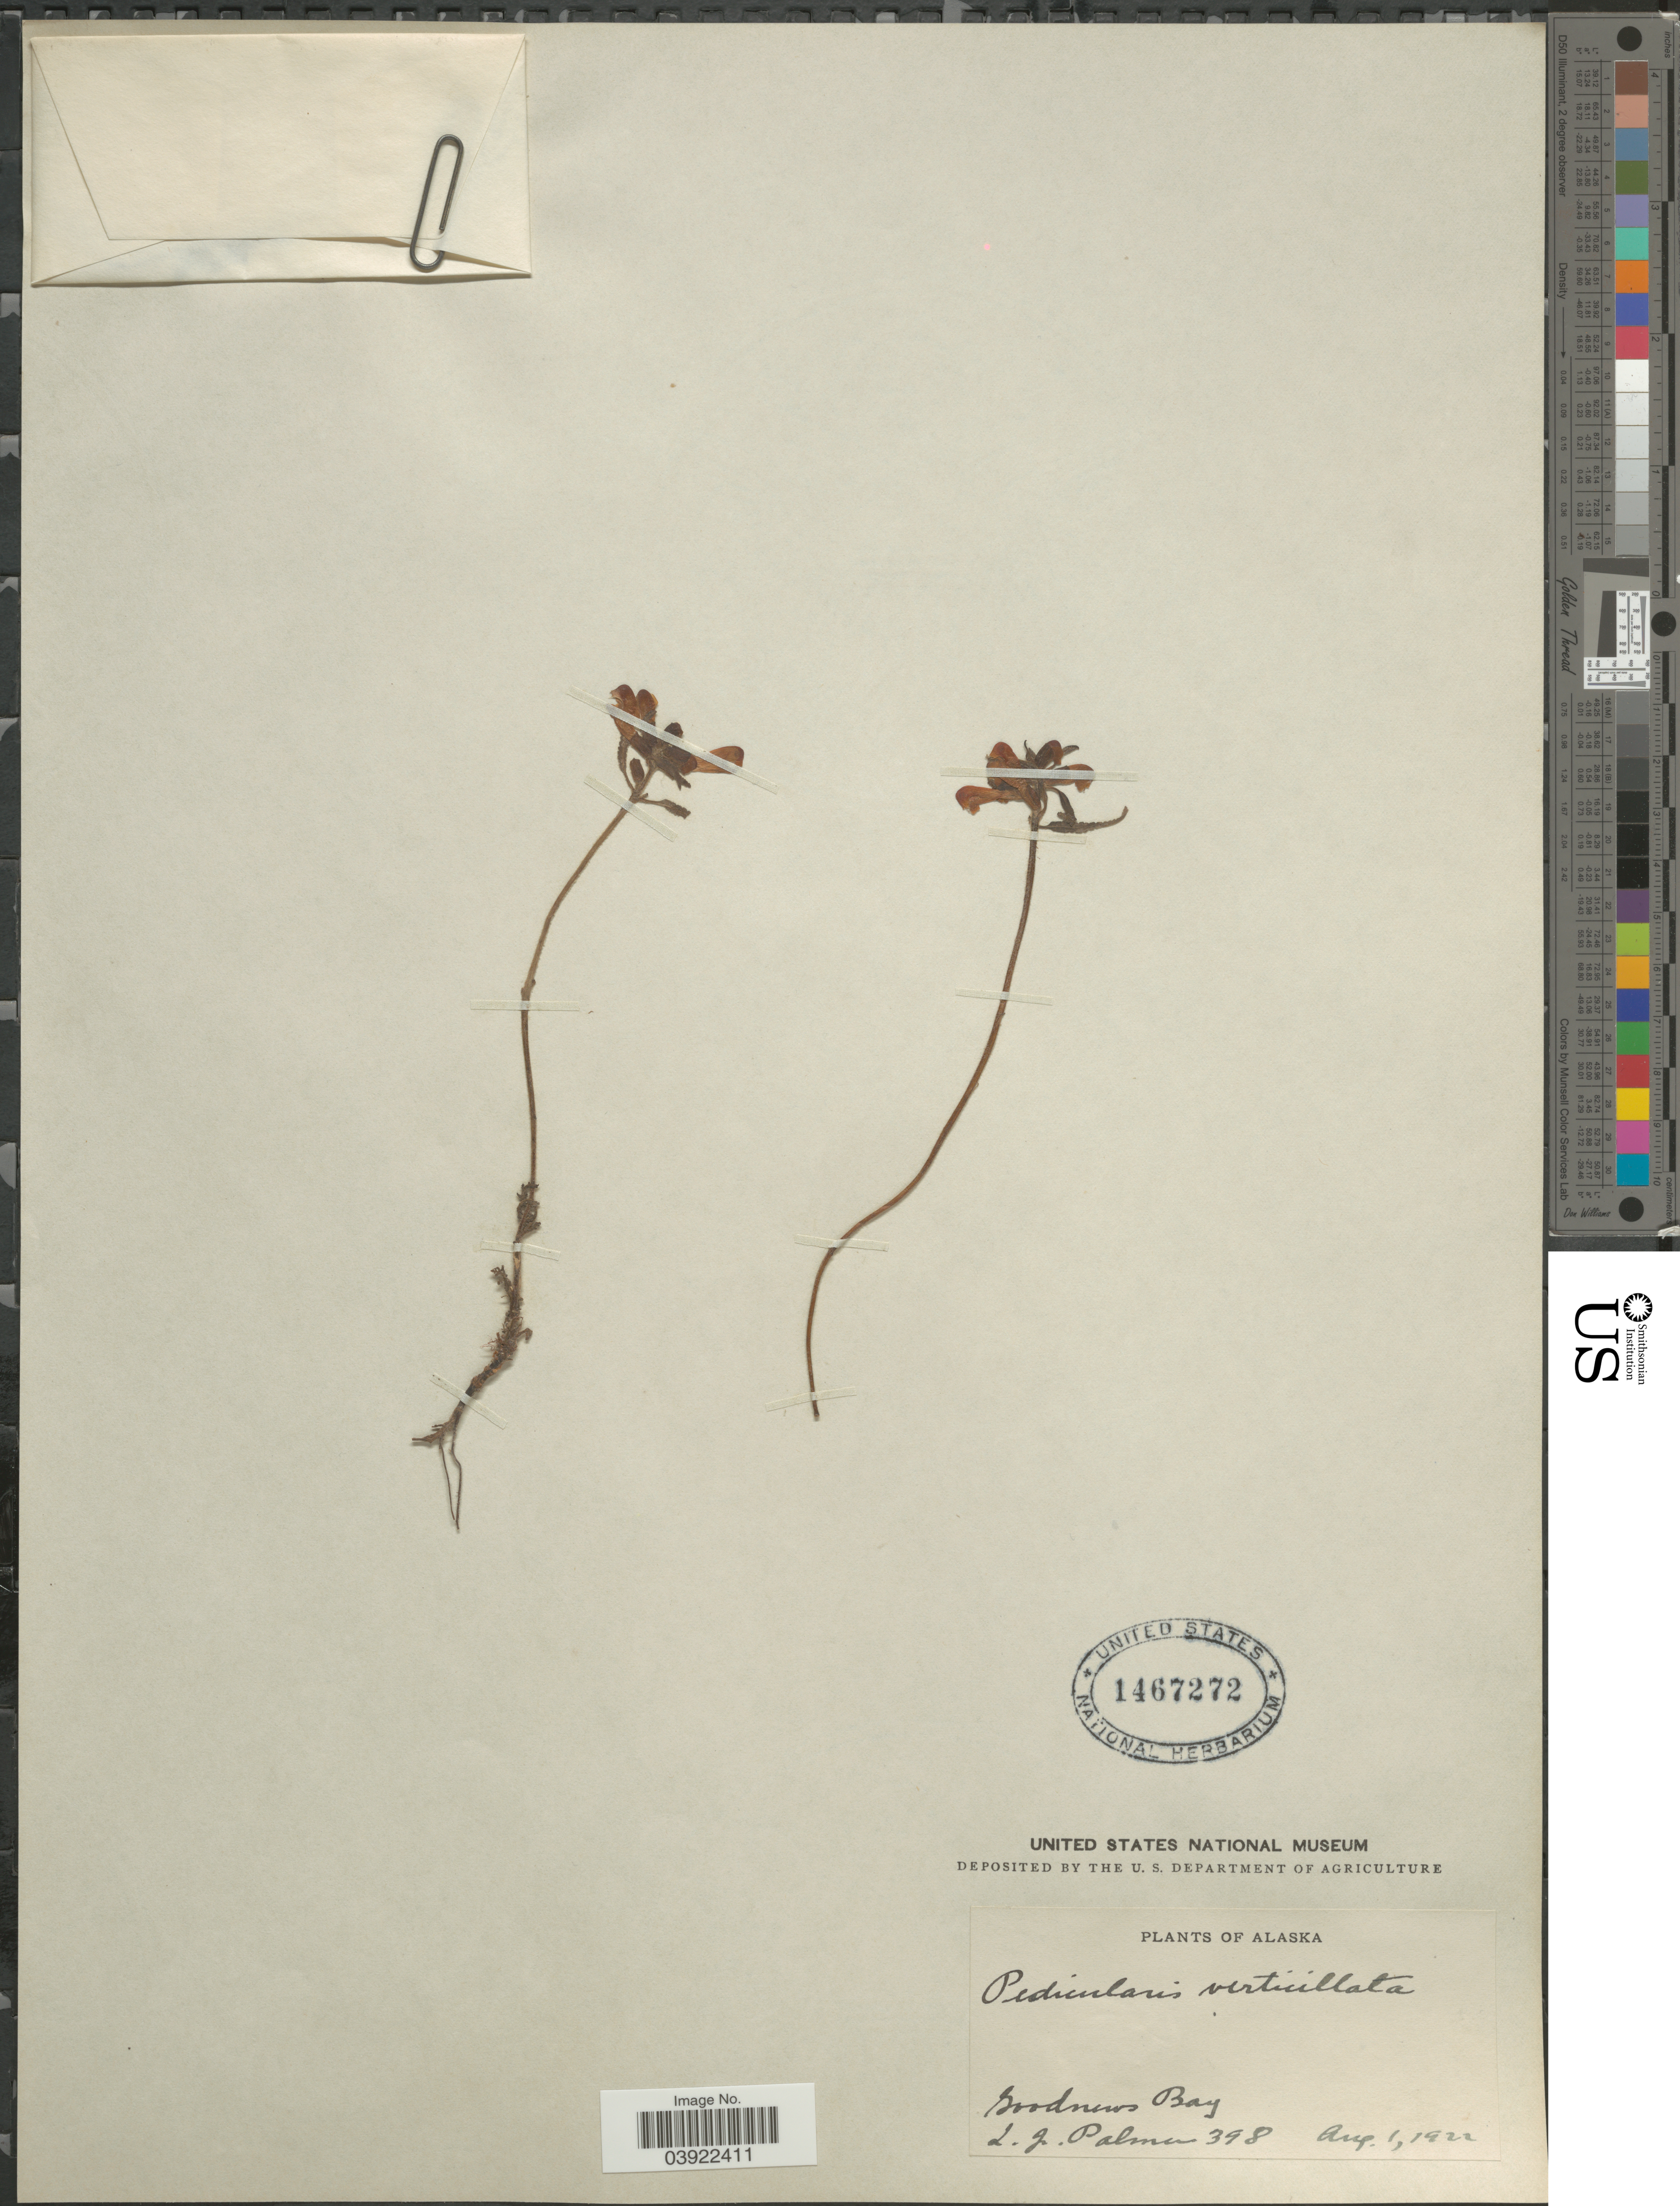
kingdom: Plantae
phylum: Tracheophyta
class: Magnoliopsida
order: Lamiales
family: Orobanchaceae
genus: Pedicularis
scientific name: Pedicularis labradorica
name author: Wirsing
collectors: L. J. Palmer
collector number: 398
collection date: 1922-08-01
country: United States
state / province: Alaska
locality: Goodnews Bay.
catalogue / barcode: US 1467272